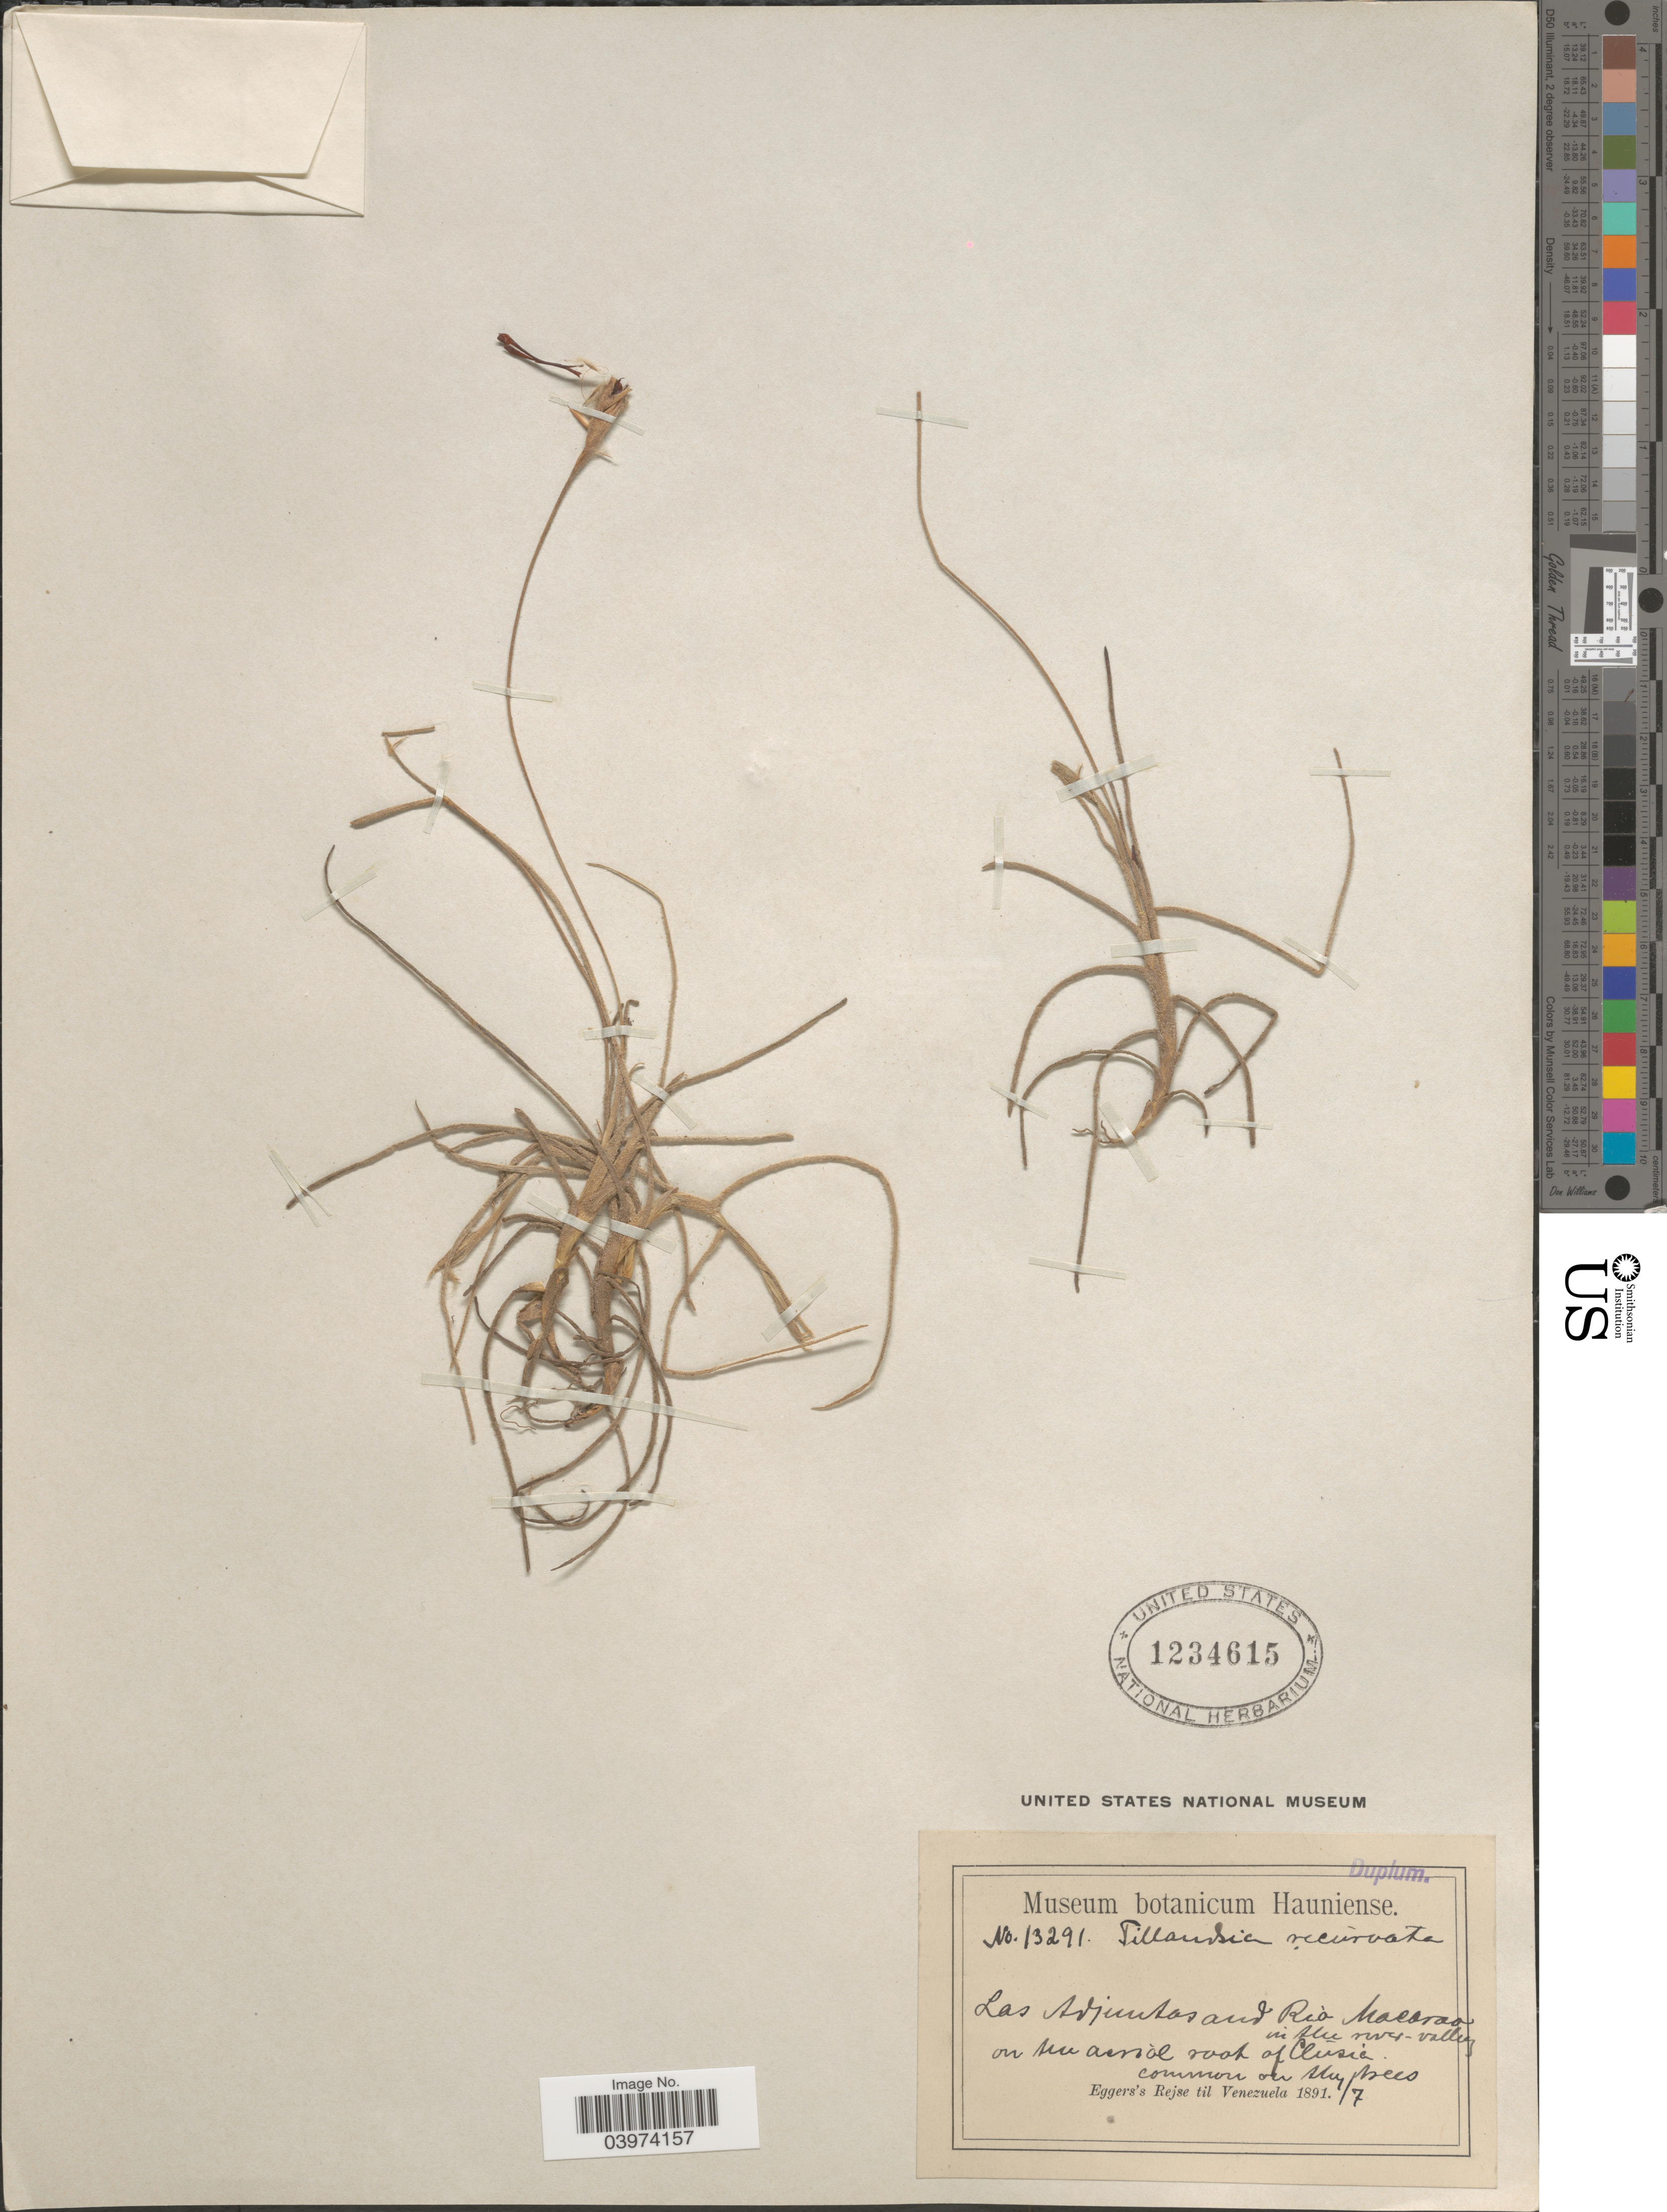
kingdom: Plantae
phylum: Tracheophyta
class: Liliopsida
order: Poales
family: Bromeliaceae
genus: Tillandsia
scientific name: Tillandsia recurvata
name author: L.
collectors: -. Eggers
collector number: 13291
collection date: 1891-07-01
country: Venezuela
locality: Las Adjuntas and Rio Macarao on the aerial road of Clusia. Rejse til Venezuela 1891.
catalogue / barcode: US 1234615